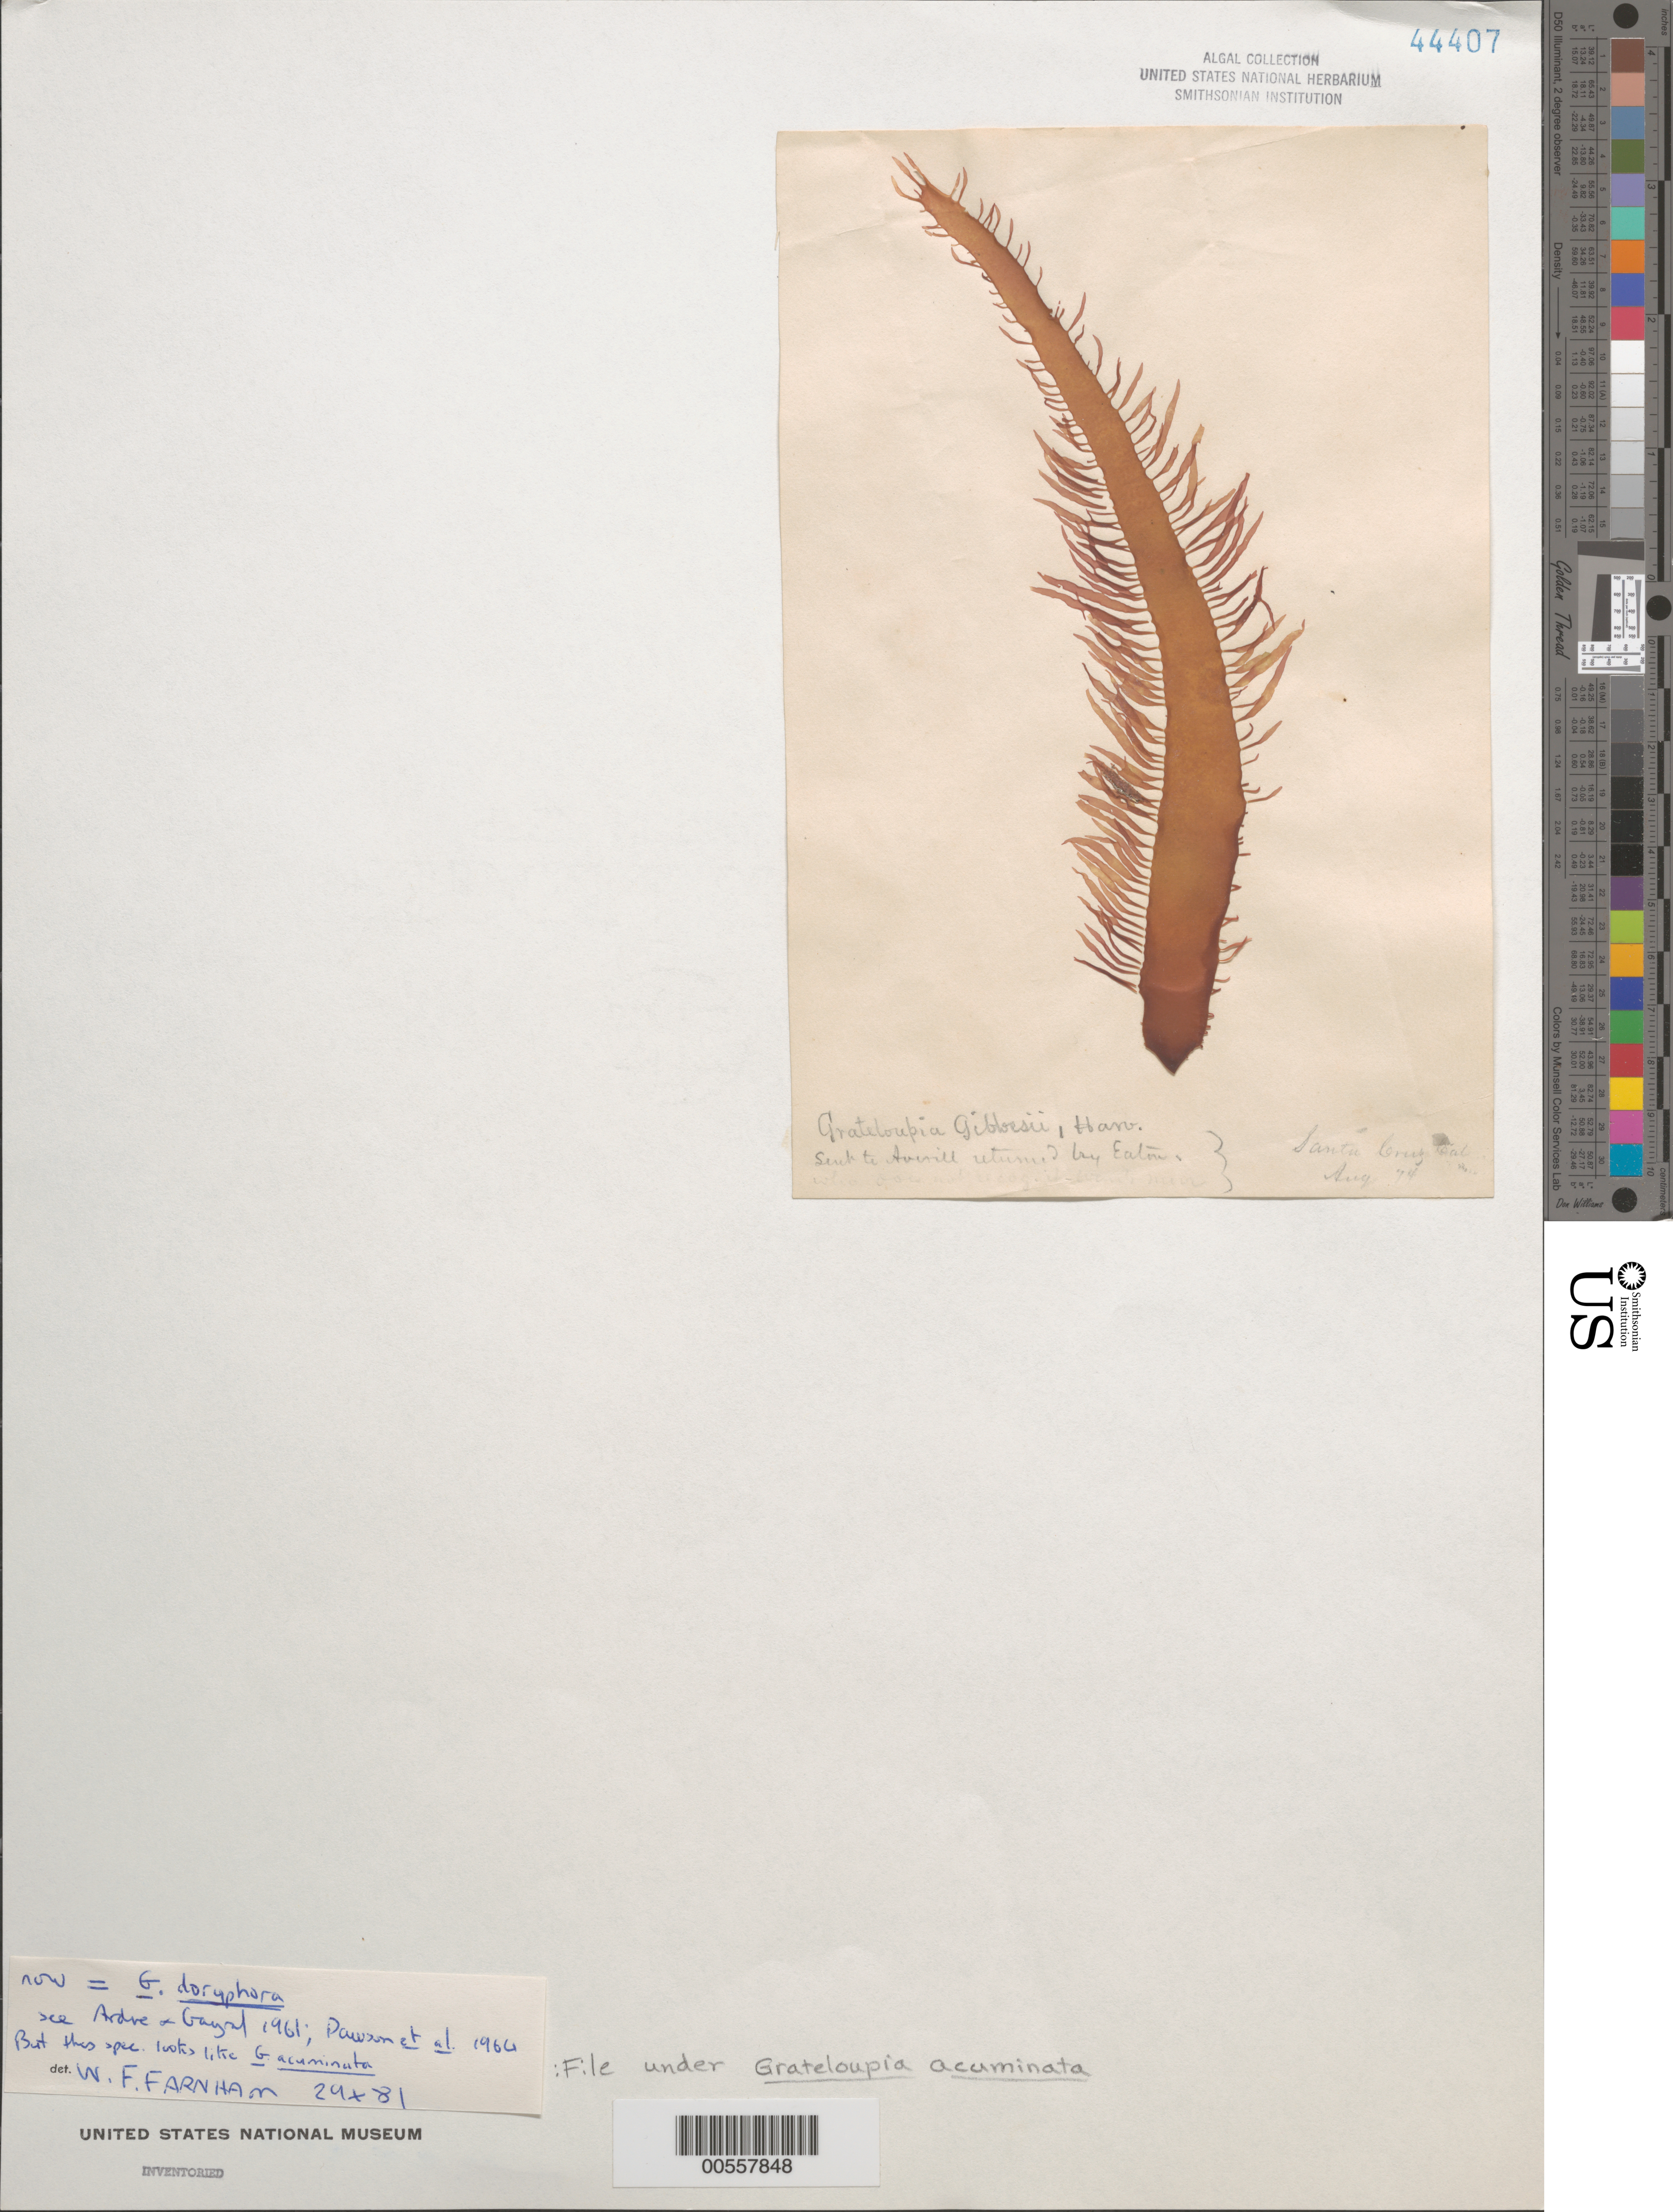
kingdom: Plantae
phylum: Rhodophyta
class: Florideophyceae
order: Halymeniales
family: Halymeniaceae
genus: Grateloupia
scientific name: Grateloupia acuminata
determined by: Farnham, W. F.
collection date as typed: Aug 1874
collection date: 1874-08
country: United States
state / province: California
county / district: Santa Cruz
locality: Santa Cruz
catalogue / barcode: US 44407